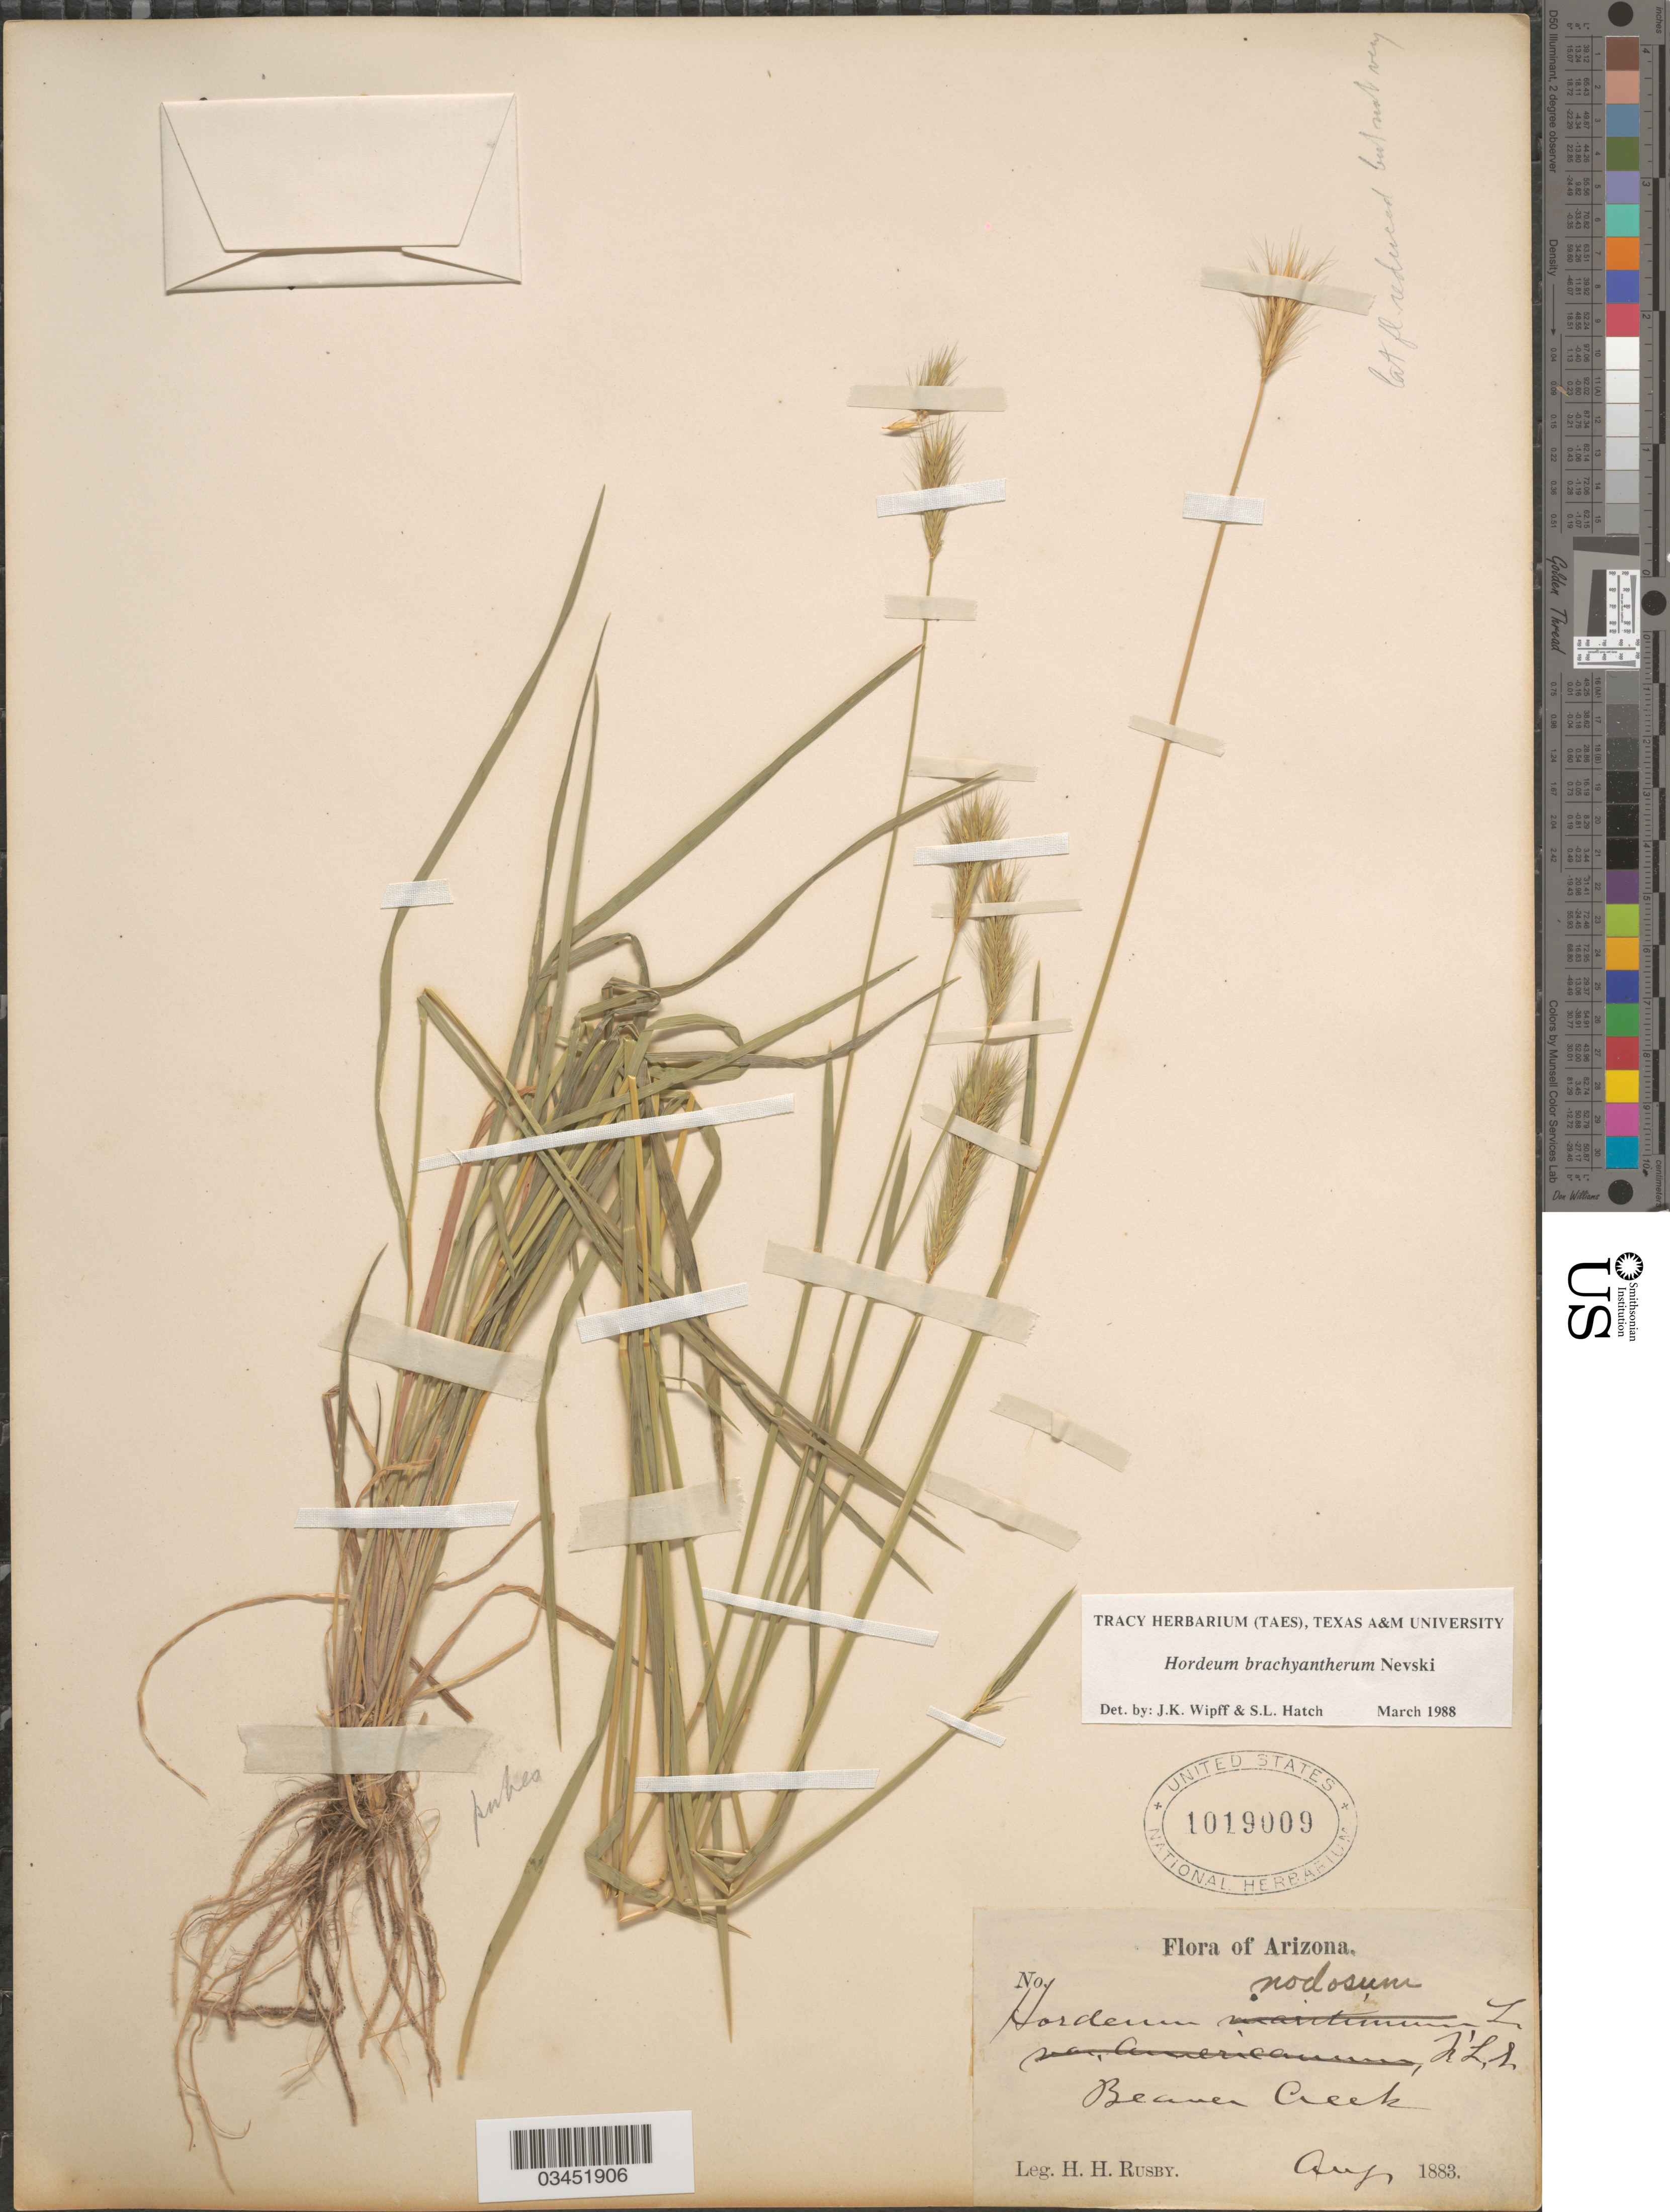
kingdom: Plantae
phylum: Tracheophyta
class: Liliopsida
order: Poales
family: Poaceae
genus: Hordeum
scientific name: Hordeum brachyantherum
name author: Nevski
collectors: H. H. Rusby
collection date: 1883-08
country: United States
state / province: Arizona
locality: Beaver Creek.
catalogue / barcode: US 1019009